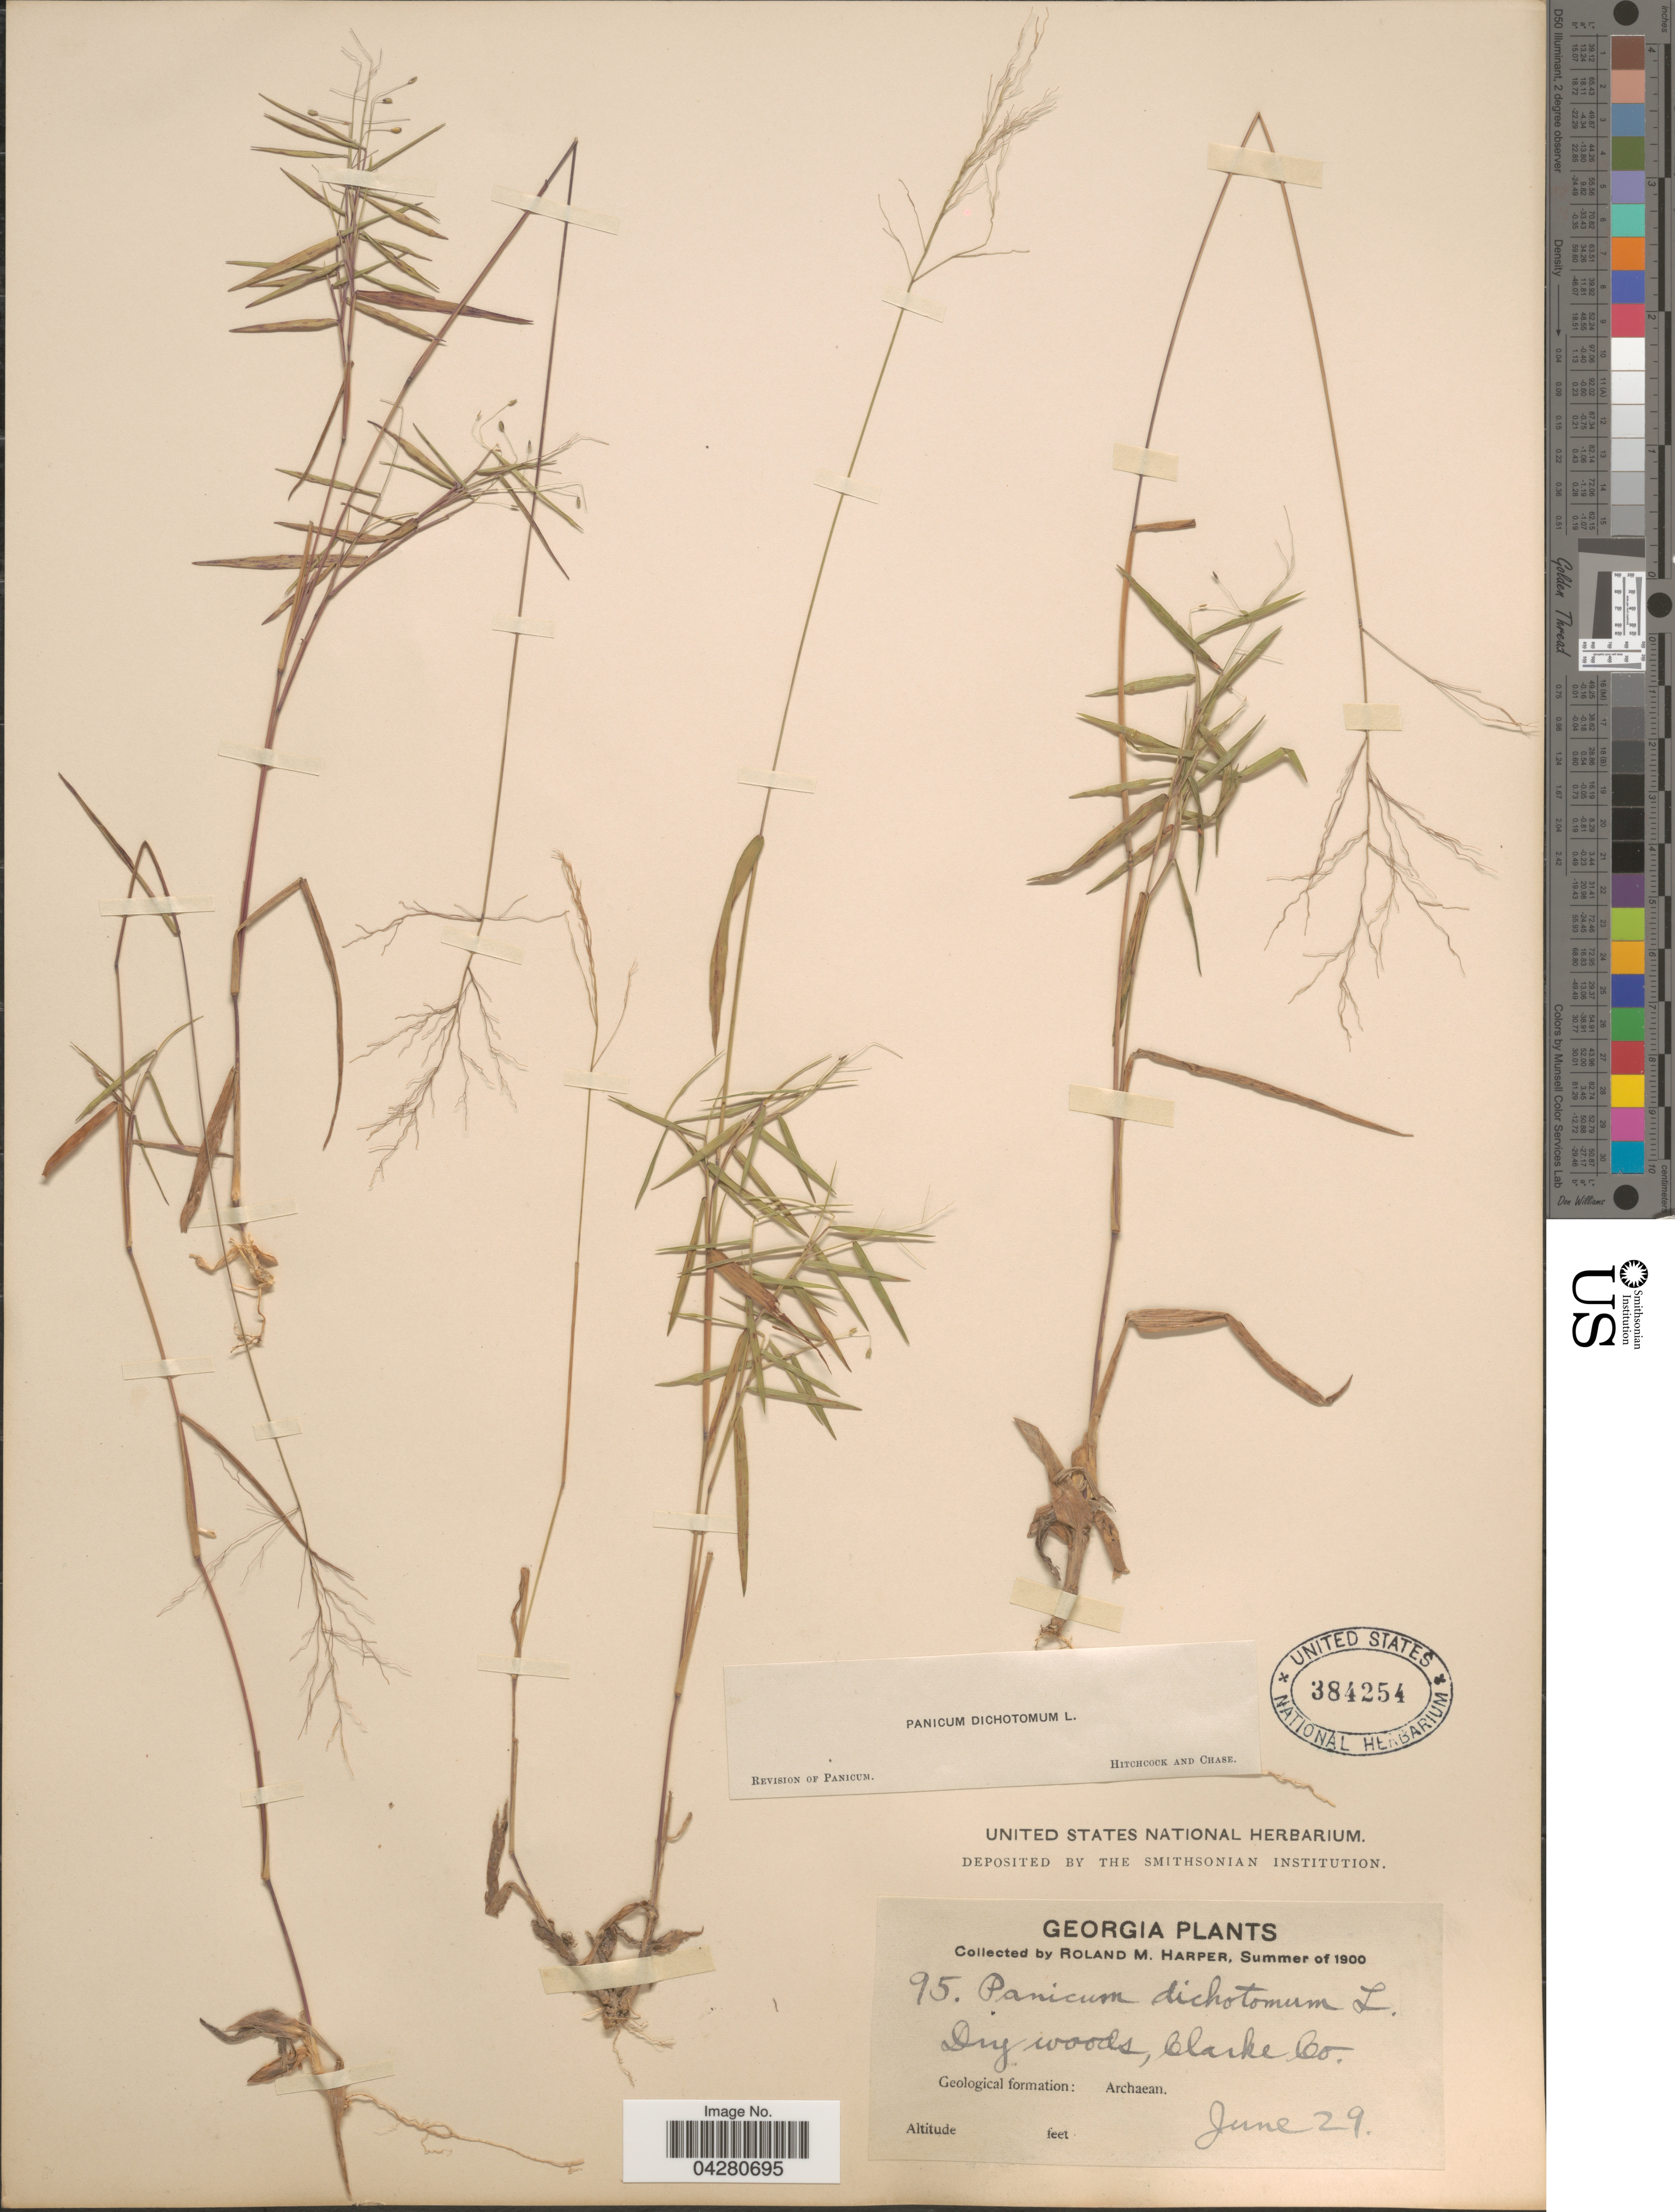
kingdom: Plantae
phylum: Tracheophyta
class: Liliopsida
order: Poales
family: Poaceae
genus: Dichanthelium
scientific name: Dichanthelium dichotomum var. dichotomum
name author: (L.) Gould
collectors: R. M. Harper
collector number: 95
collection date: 1900-06-29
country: United States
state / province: Georgia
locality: Clarke Co. Geological formation: Archaean.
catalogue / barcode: US 384254